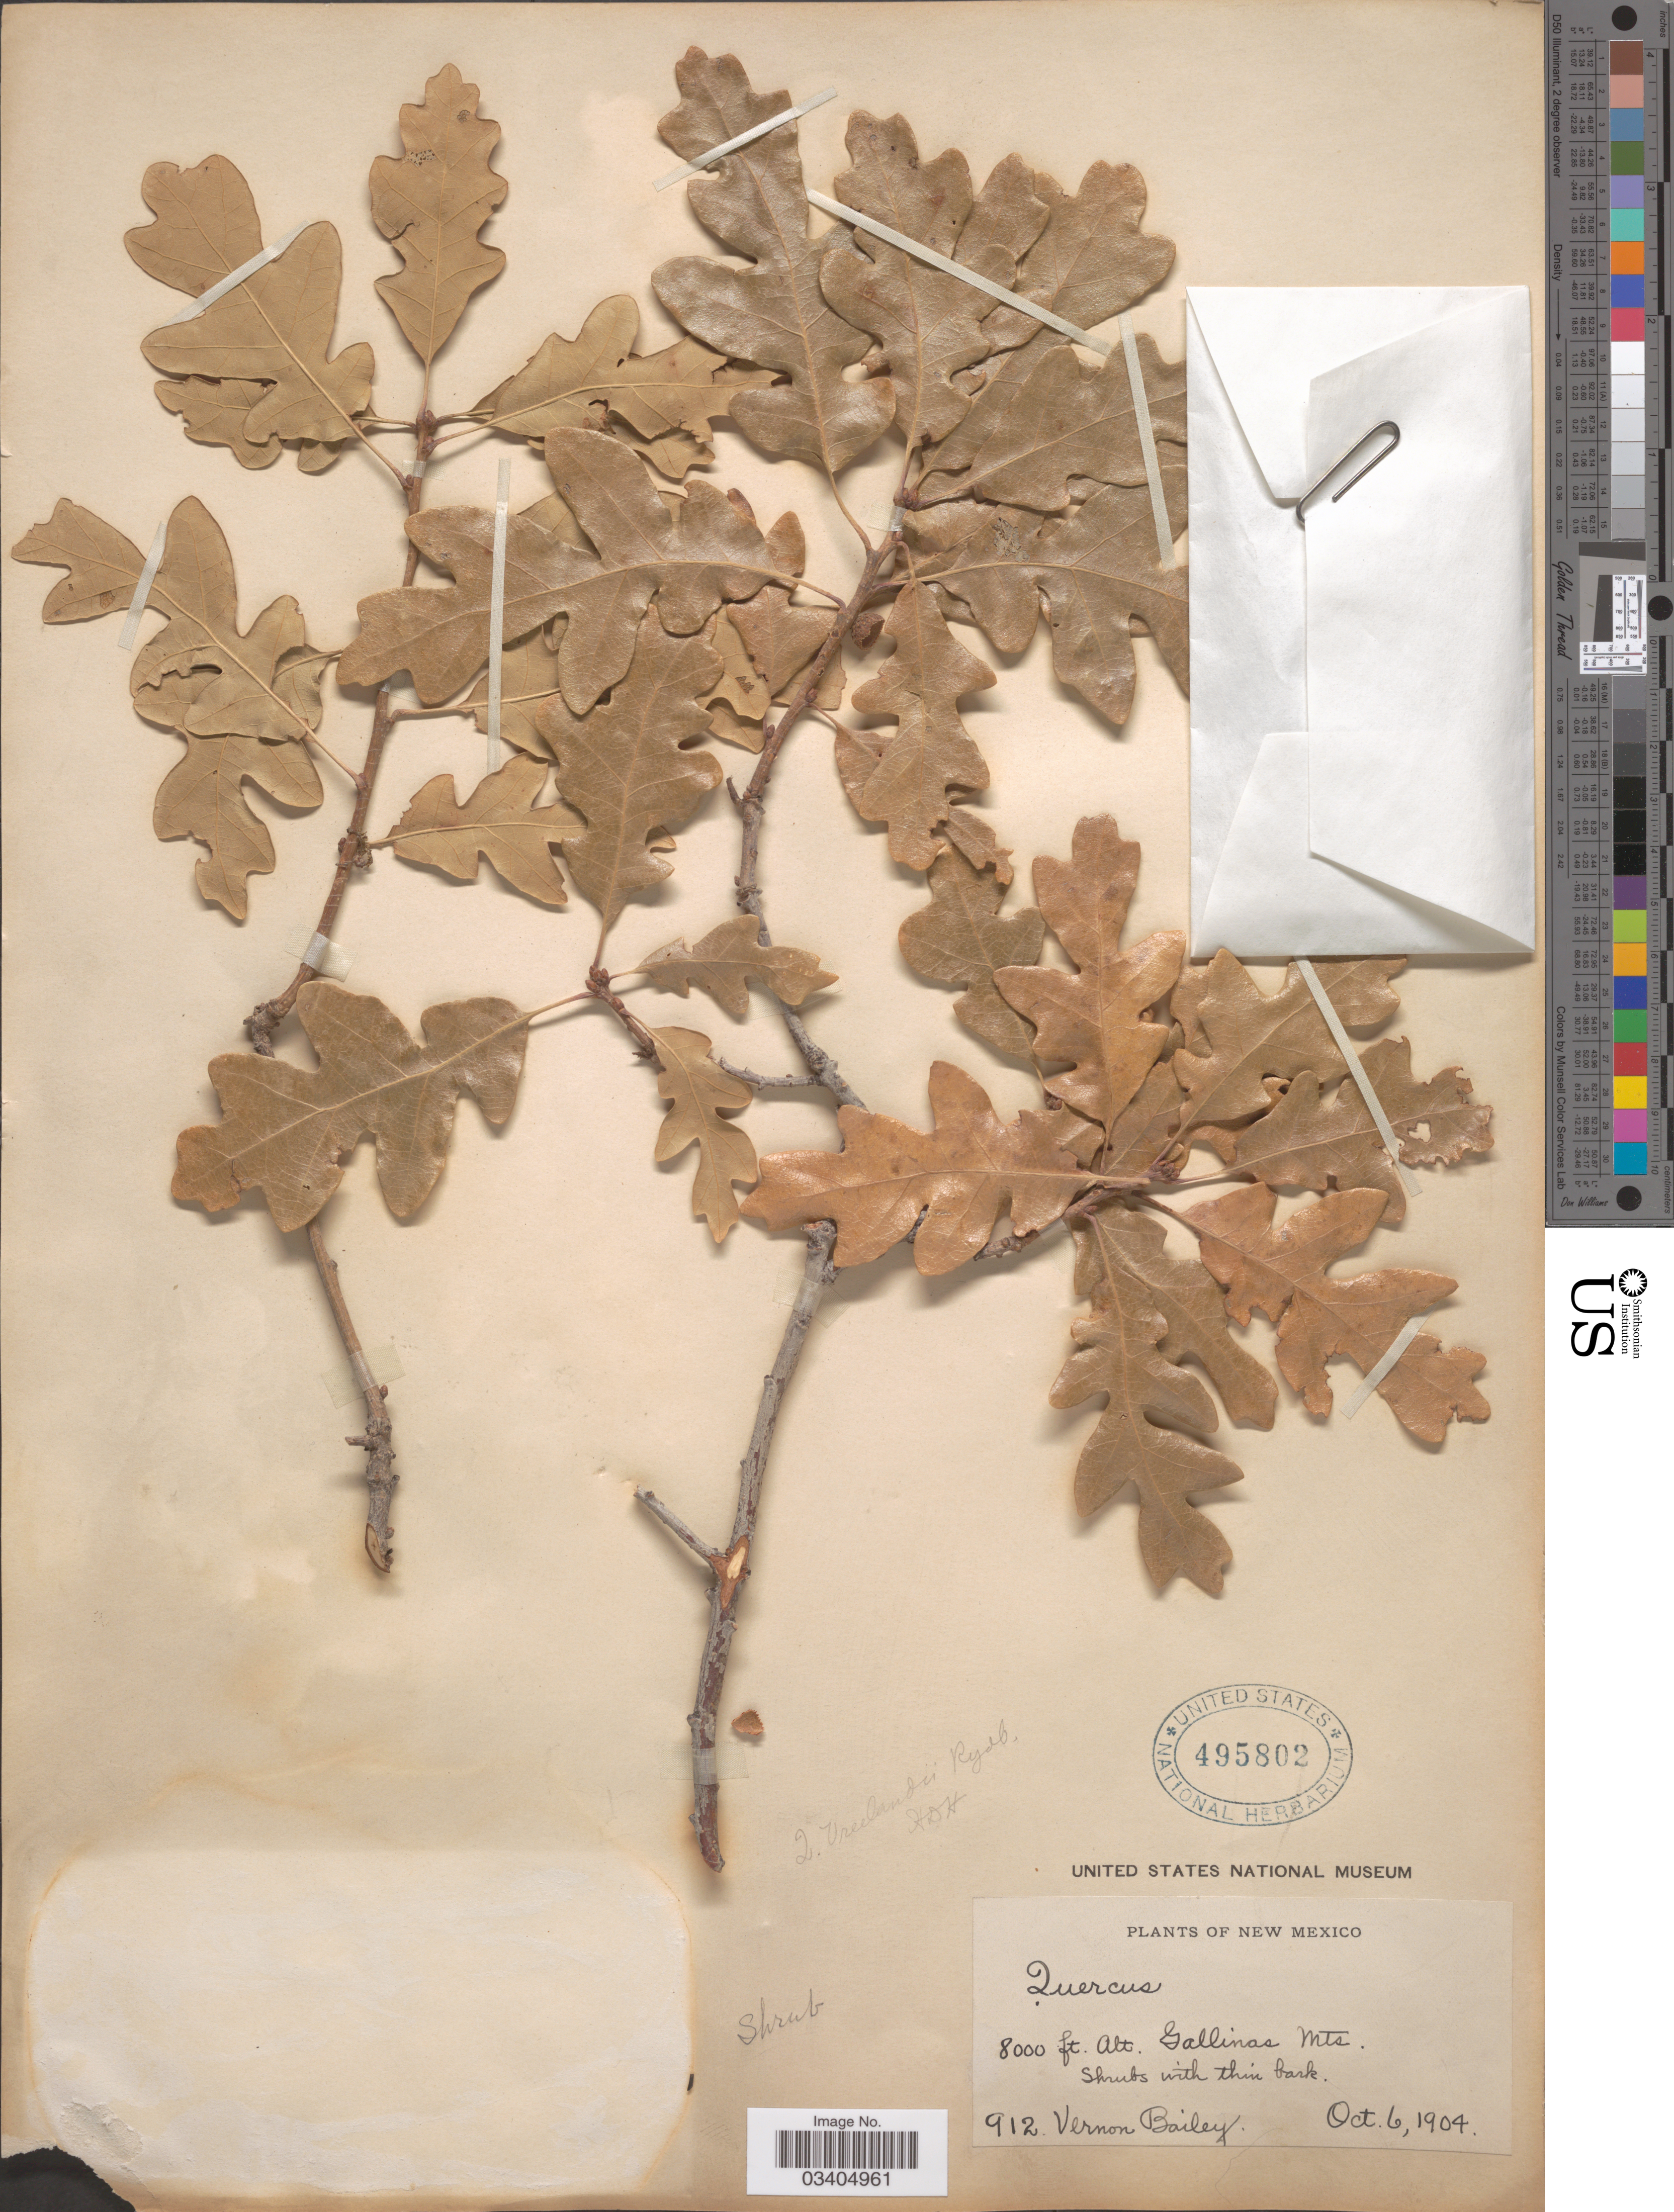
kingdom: Plantae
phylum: Tracheophyta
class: Magnoliopsida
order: Fagales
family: Fagaceae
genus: Quercus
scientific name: Quercus gambelii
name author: Nutt.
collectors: V. O. Bailey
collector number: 912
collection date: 1904-10-06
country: United States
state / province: New Mexico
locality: Gallinas Mts.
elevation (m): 2438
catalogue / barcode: US 495802